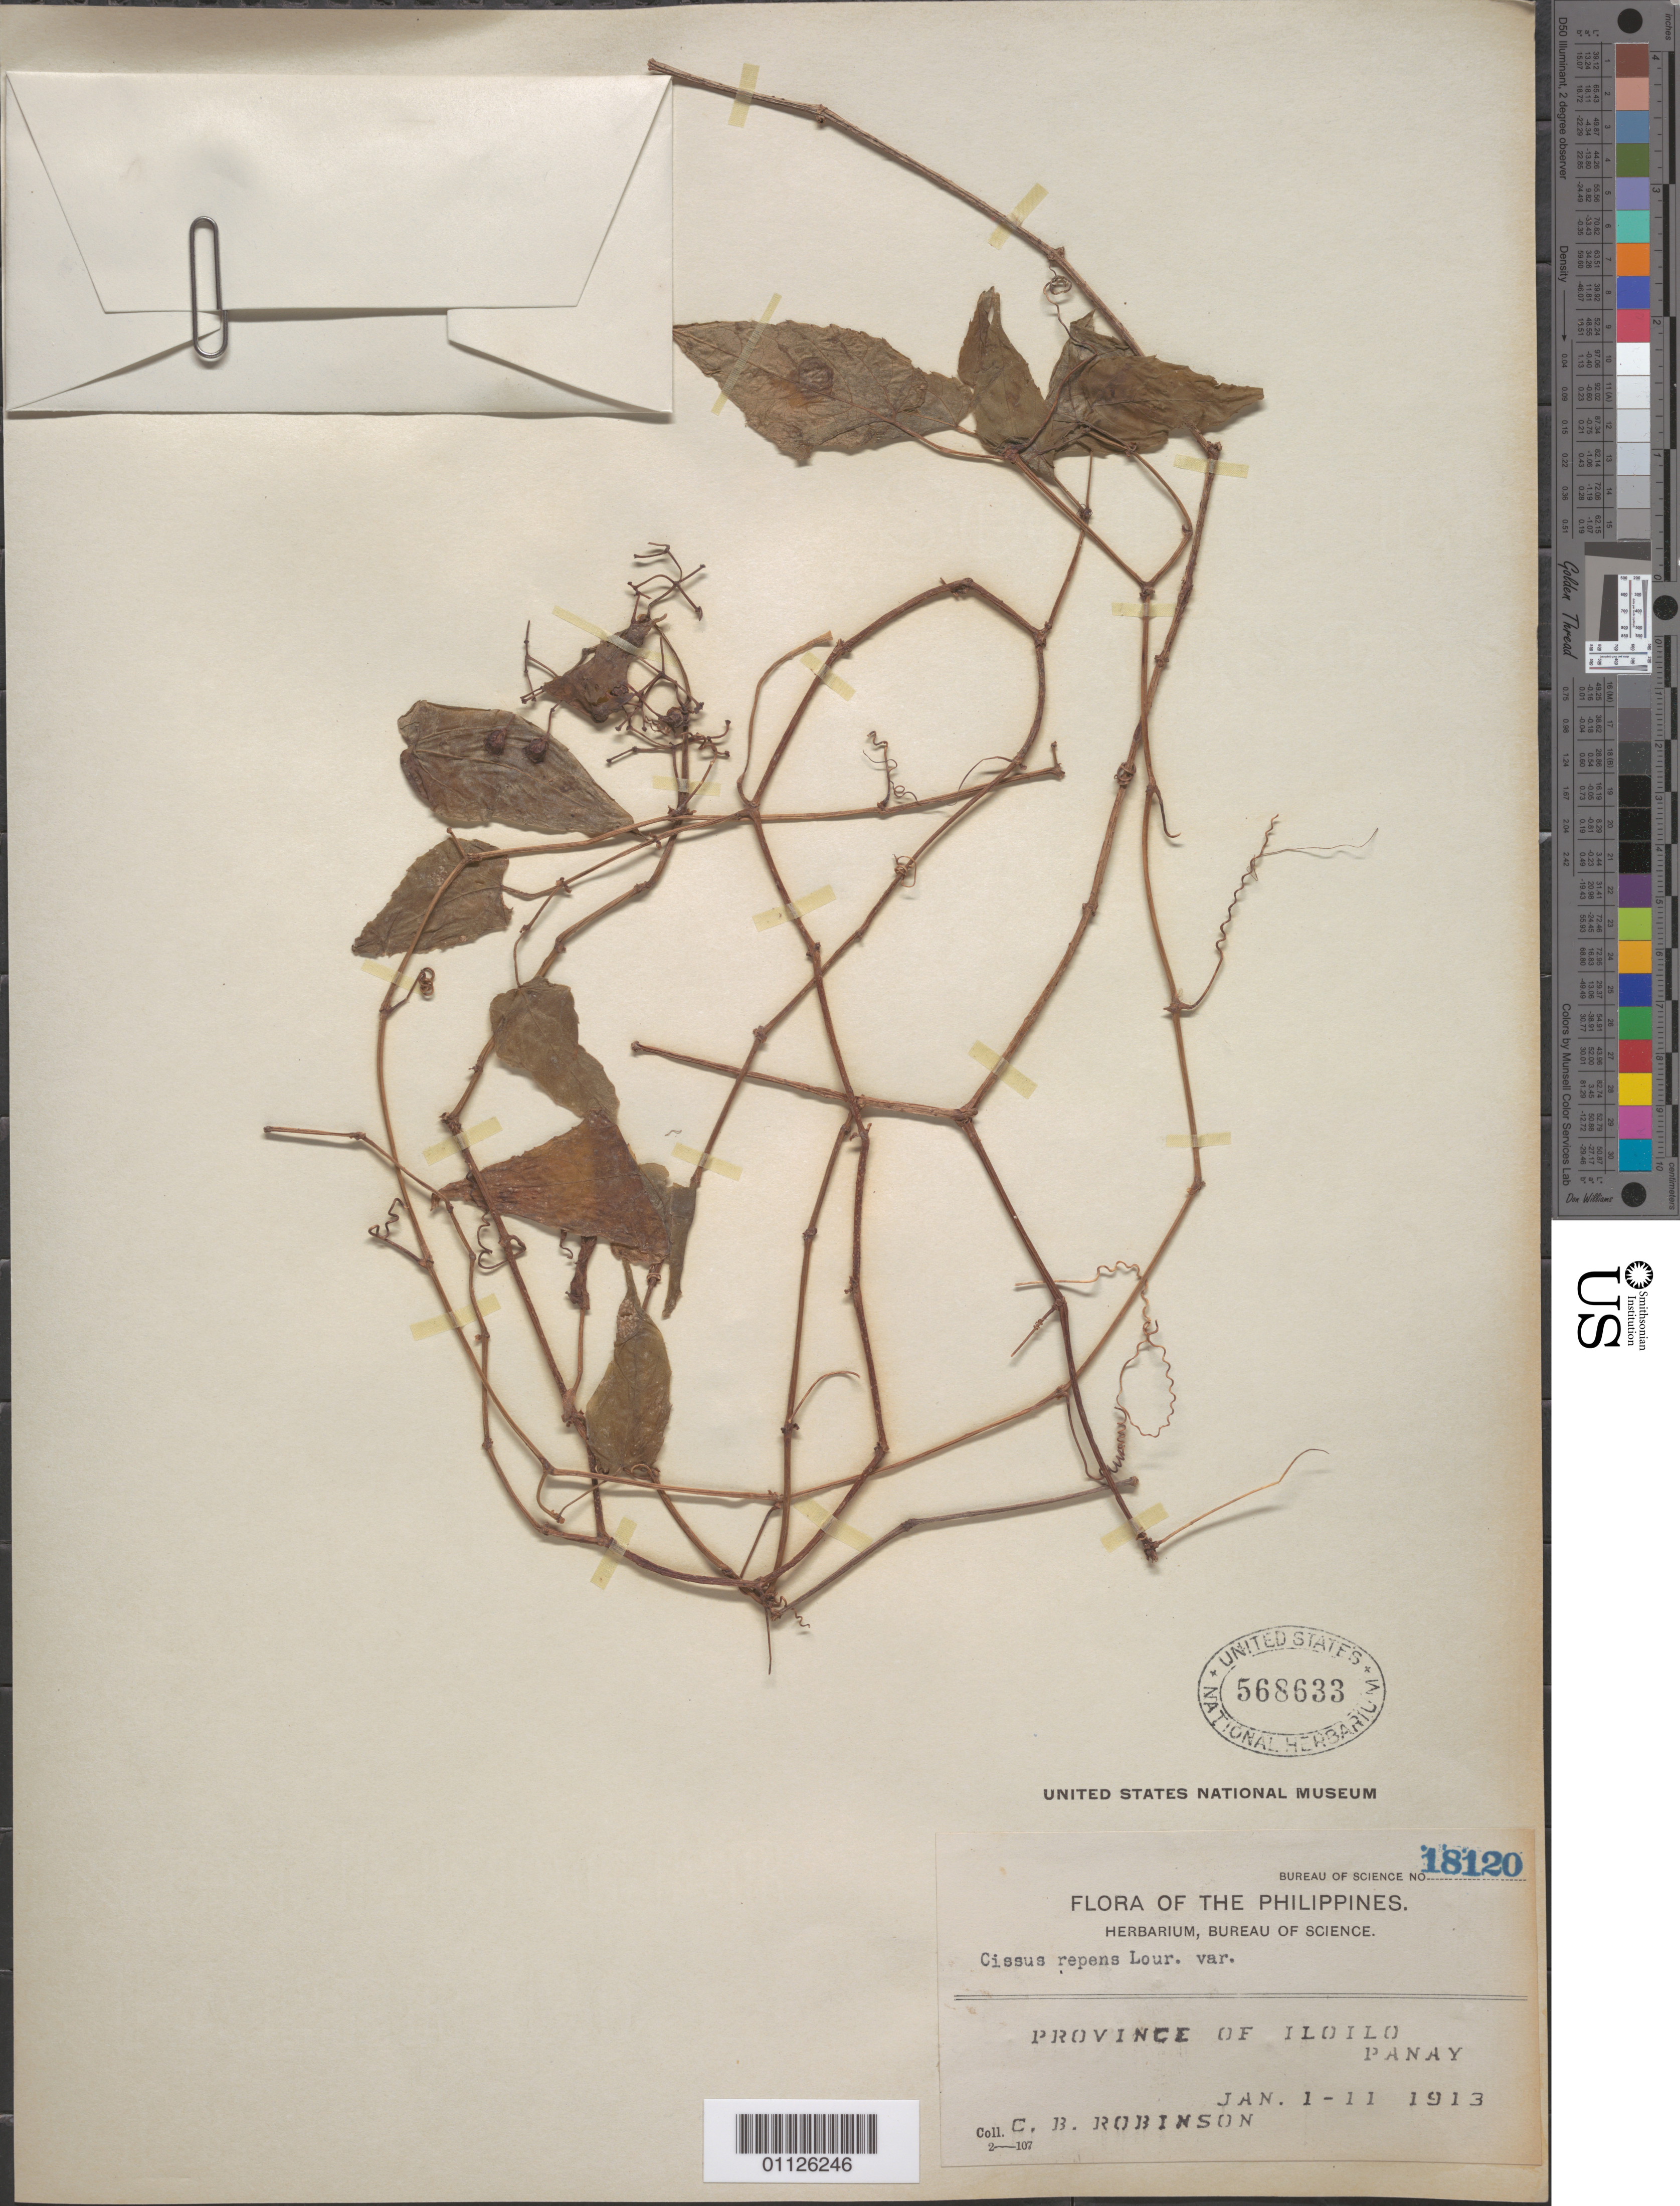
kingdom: Plantae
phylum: Tracheophyta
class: Magnoliopsida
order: Vitales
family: Vitaceae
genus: Cissus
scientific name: Cissus repens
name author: Lam.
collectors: C. Robinson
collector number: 18120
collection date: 1913-01-01/1913-01-11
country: Philippines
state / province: Western Visayas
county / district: Iloilo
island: Panay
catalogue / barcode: US 568633